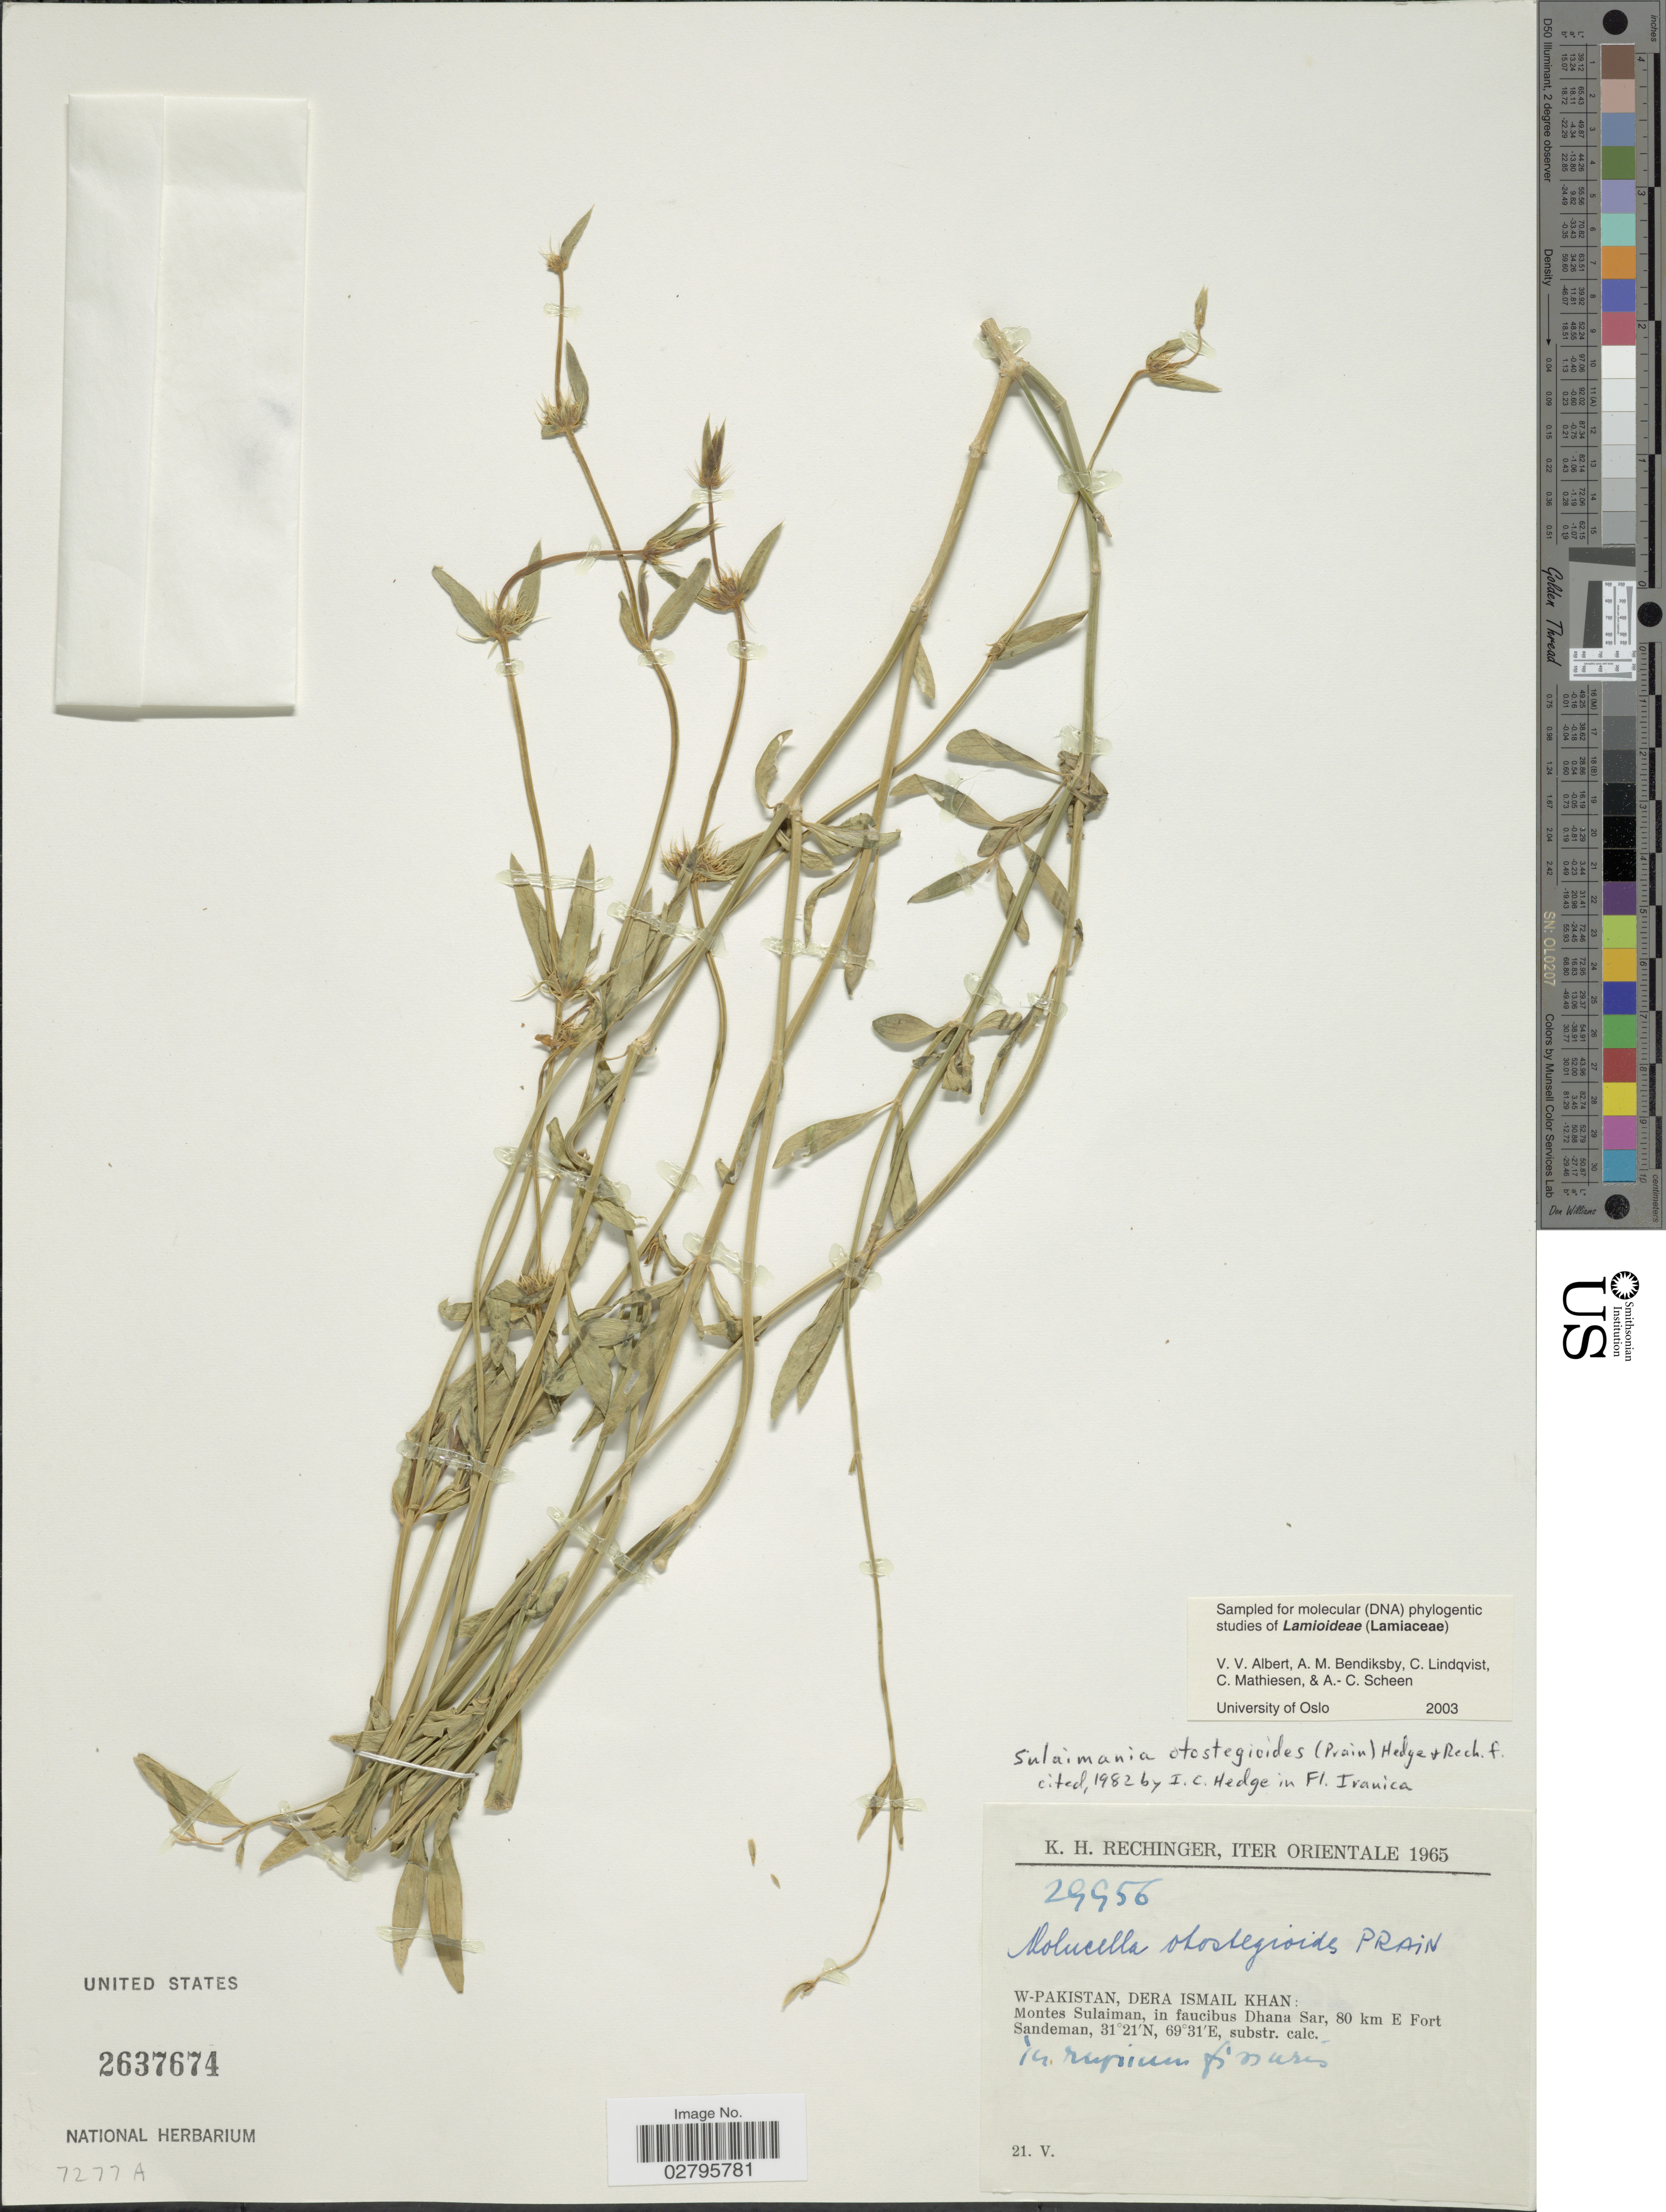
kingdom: Plantae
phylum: Tracheophyta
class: Magnoliopsida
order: Lamiales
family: Lamiaceae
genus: Moluccella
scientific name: Moluccella otostegioides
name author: Prain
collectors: K. H. Rechinger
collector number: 29956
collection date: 1965-05-21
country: Pakistan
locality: Iter Orientale, W-Pakistan, Dera Ismail Khan: Montes Sulaiman, in faucibus Dhana Sar, 80 km E Fort Sandeman.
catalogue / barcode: US 2637674